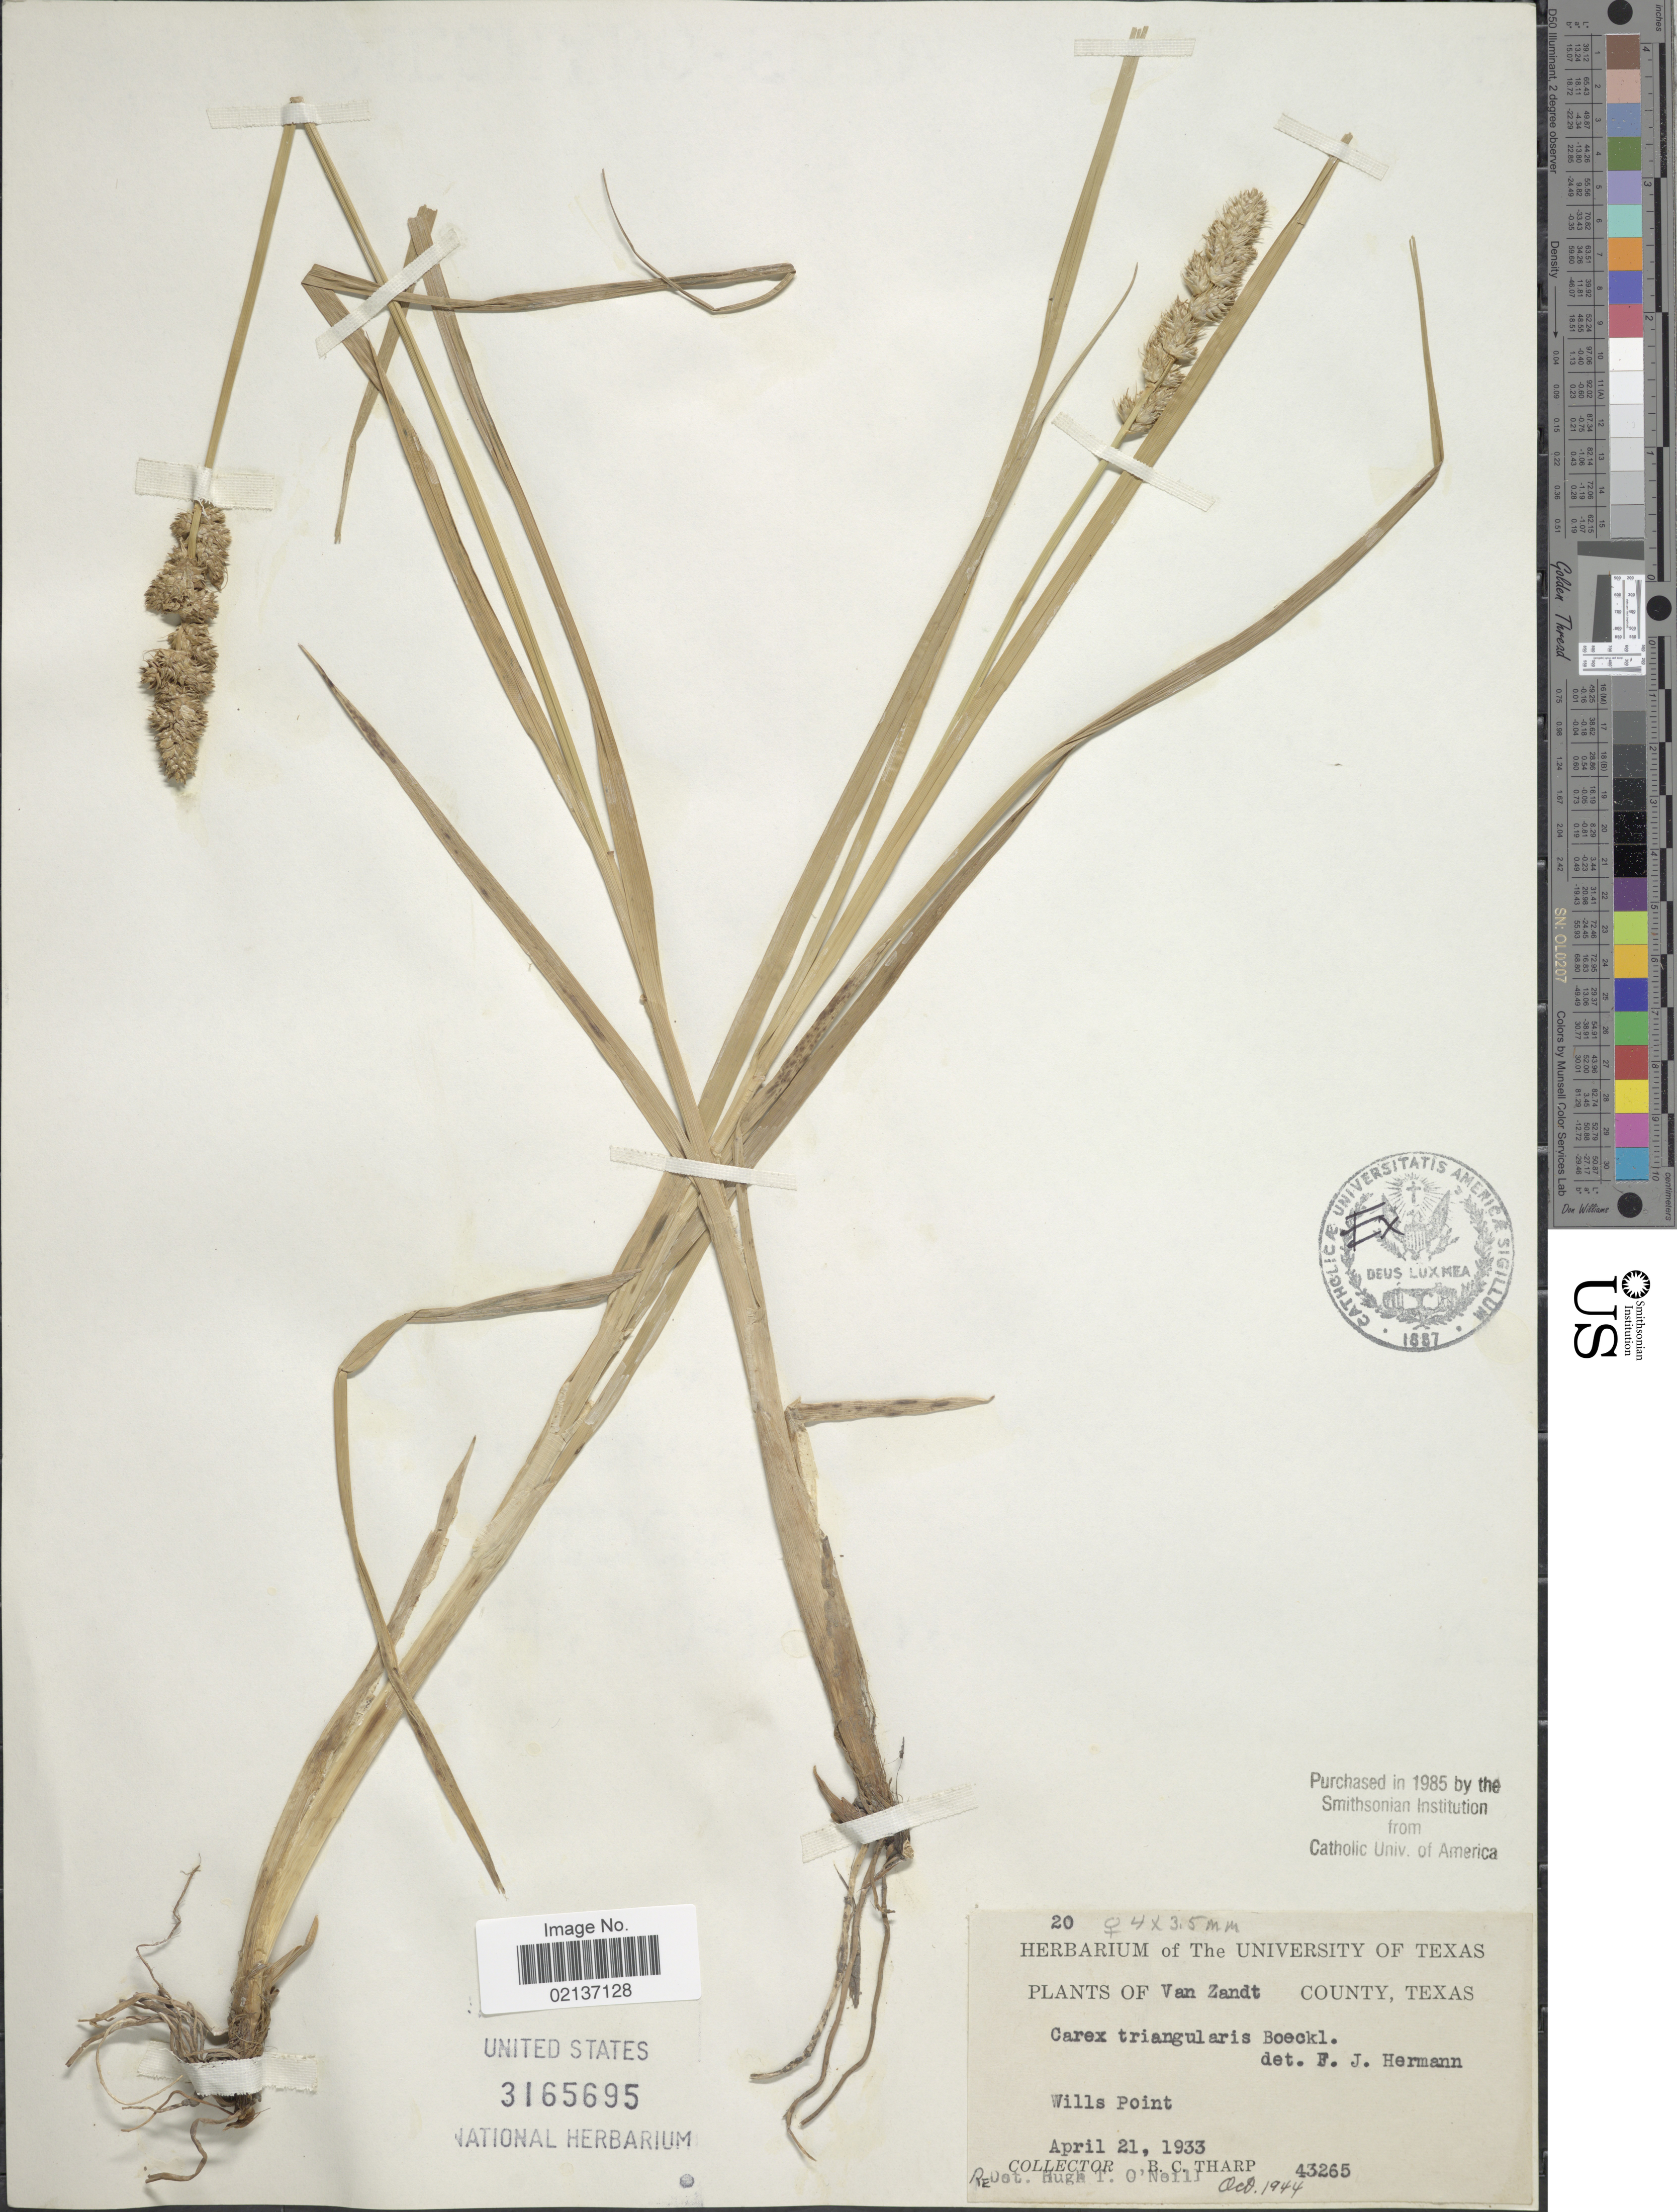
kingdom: Plantae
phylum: Tracheophyta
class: Liliopsida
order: Poales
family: Cyperaceae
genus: Carex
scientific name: Carex triangularis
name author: Boeckeler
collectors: B. C. Tharp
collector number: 43265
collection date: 1933-04-21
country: United States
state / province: Texas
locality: Van Zandt County, Wills Point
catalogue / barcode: US 3165695